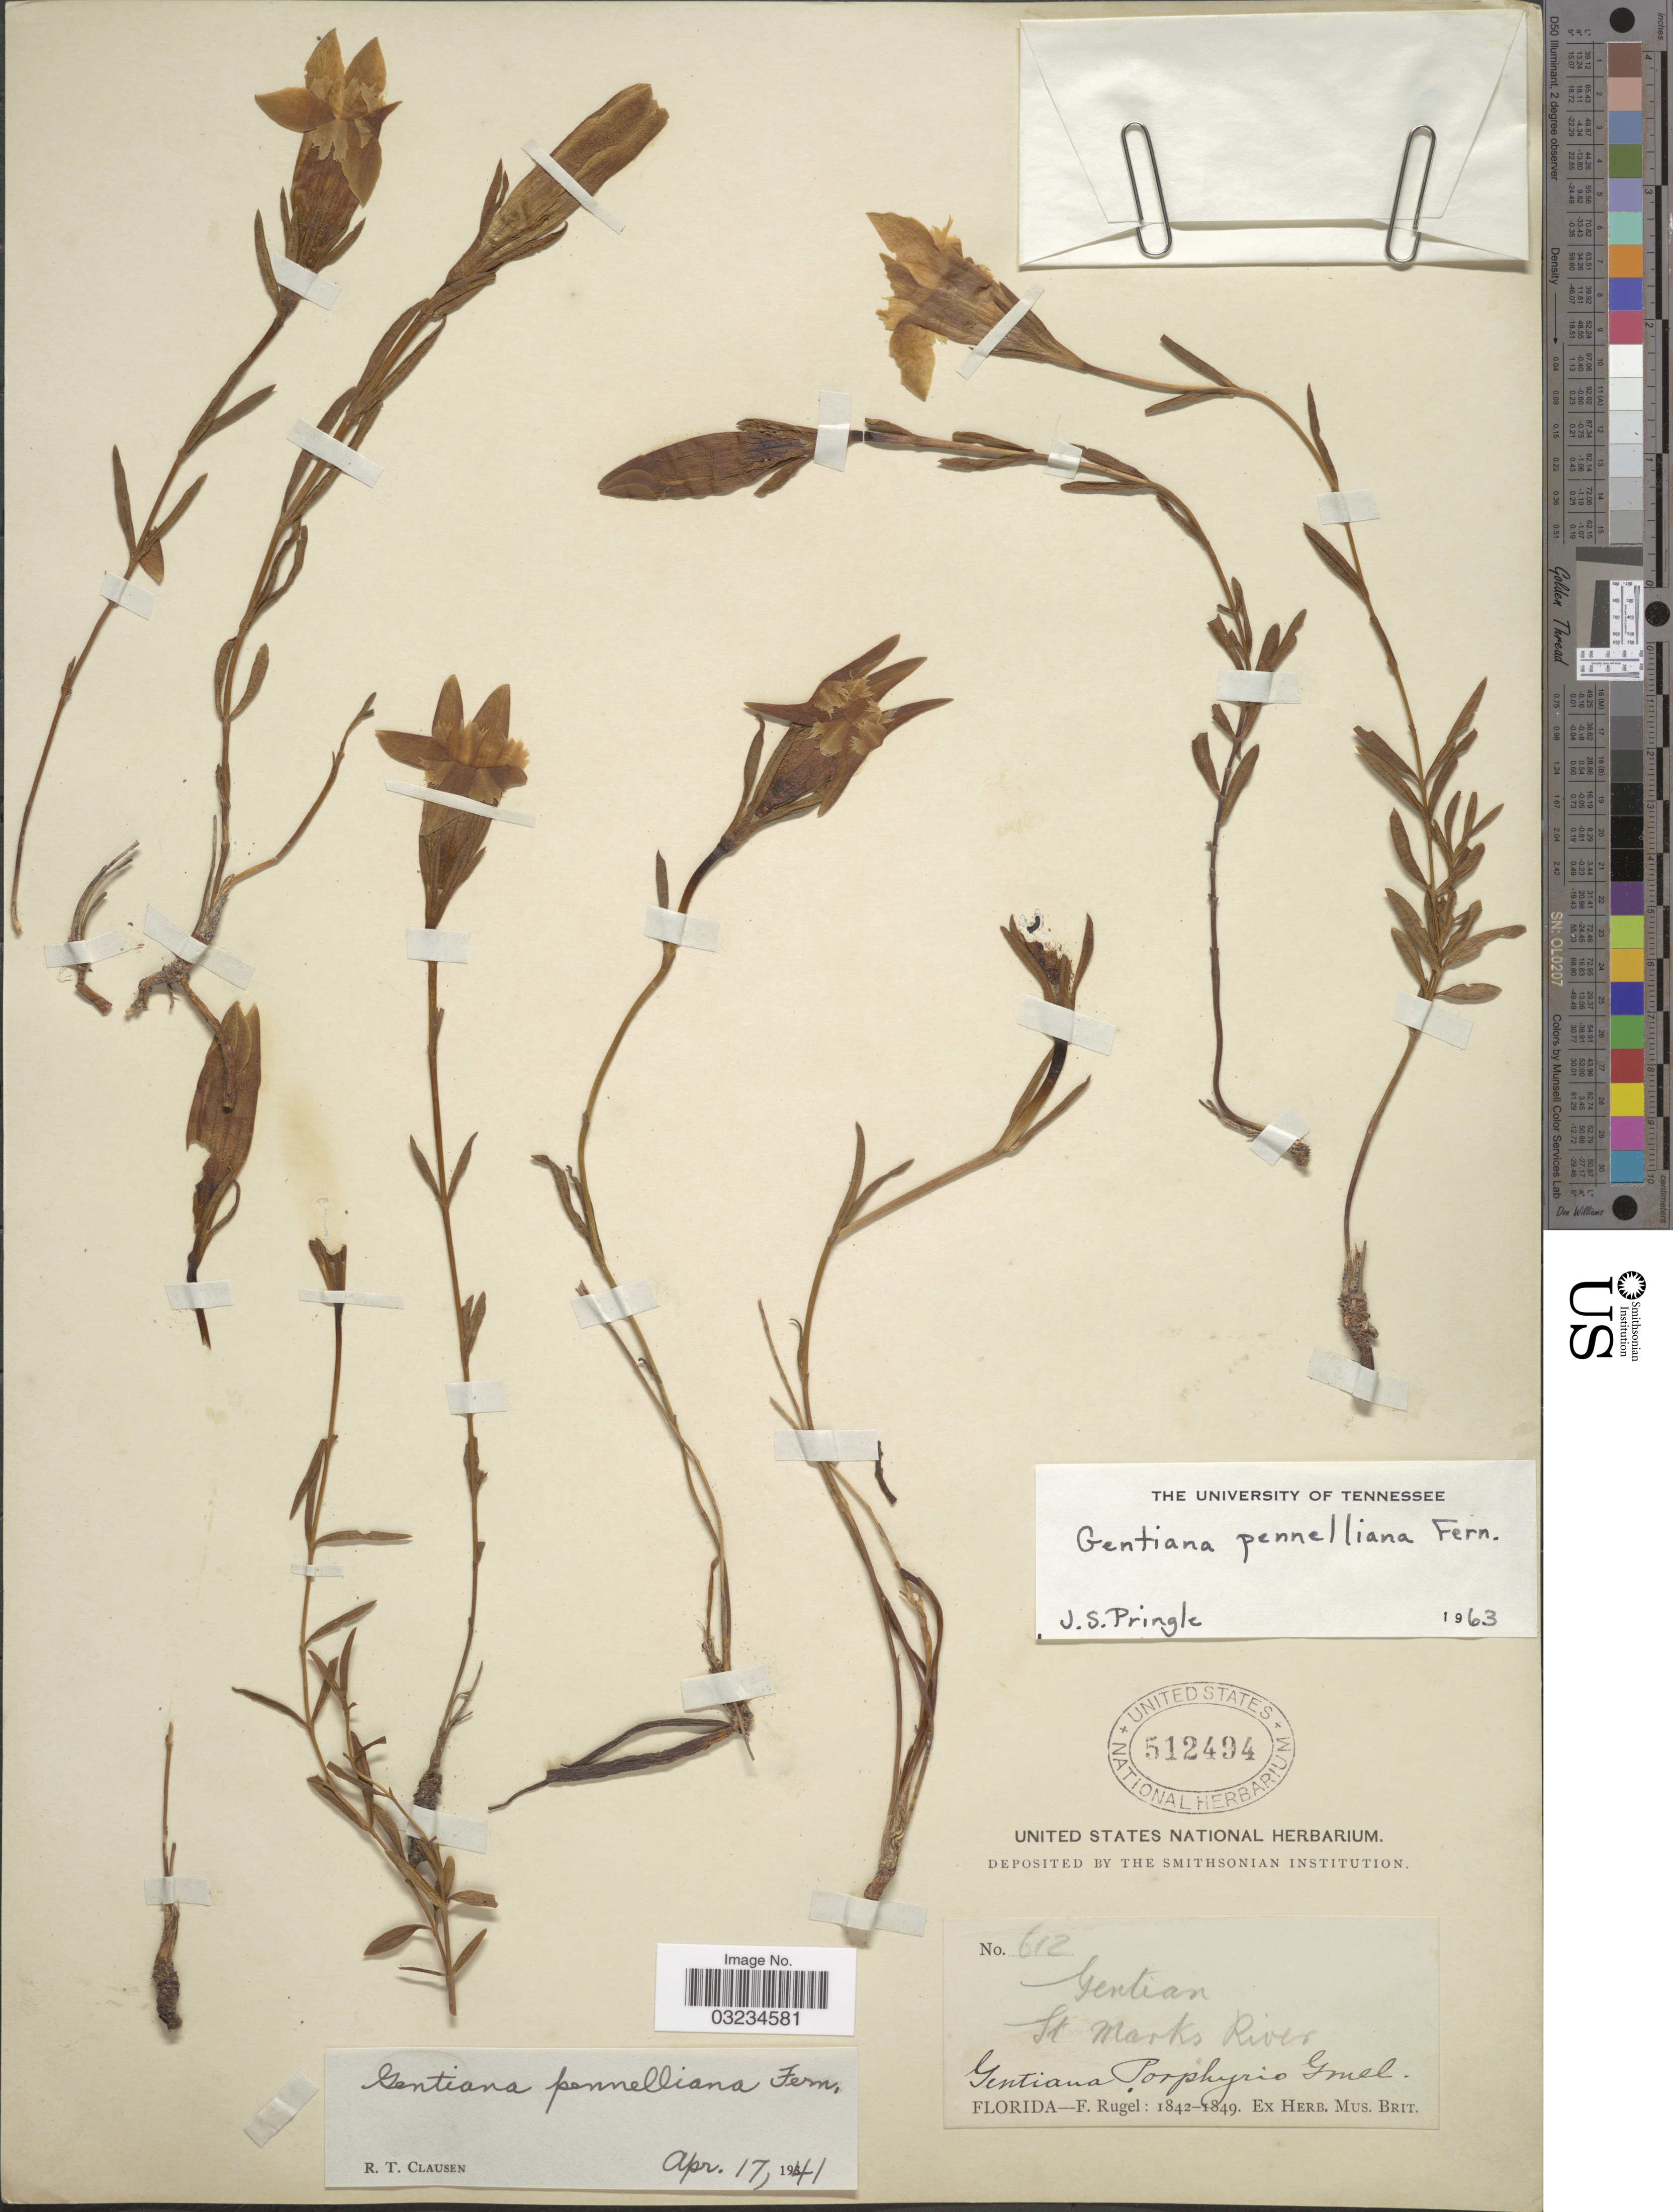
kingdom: Plantae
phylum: Tracheophyta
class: Magnoliopsida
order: Gentianales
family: Gentianaceae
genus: Gentiana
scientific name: Gentiana pennelliana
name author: Fernald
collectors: F. Rugel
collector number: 612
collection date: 1842/1849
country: United States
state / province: Florida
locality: St. Marks River.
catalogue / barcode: US 512494